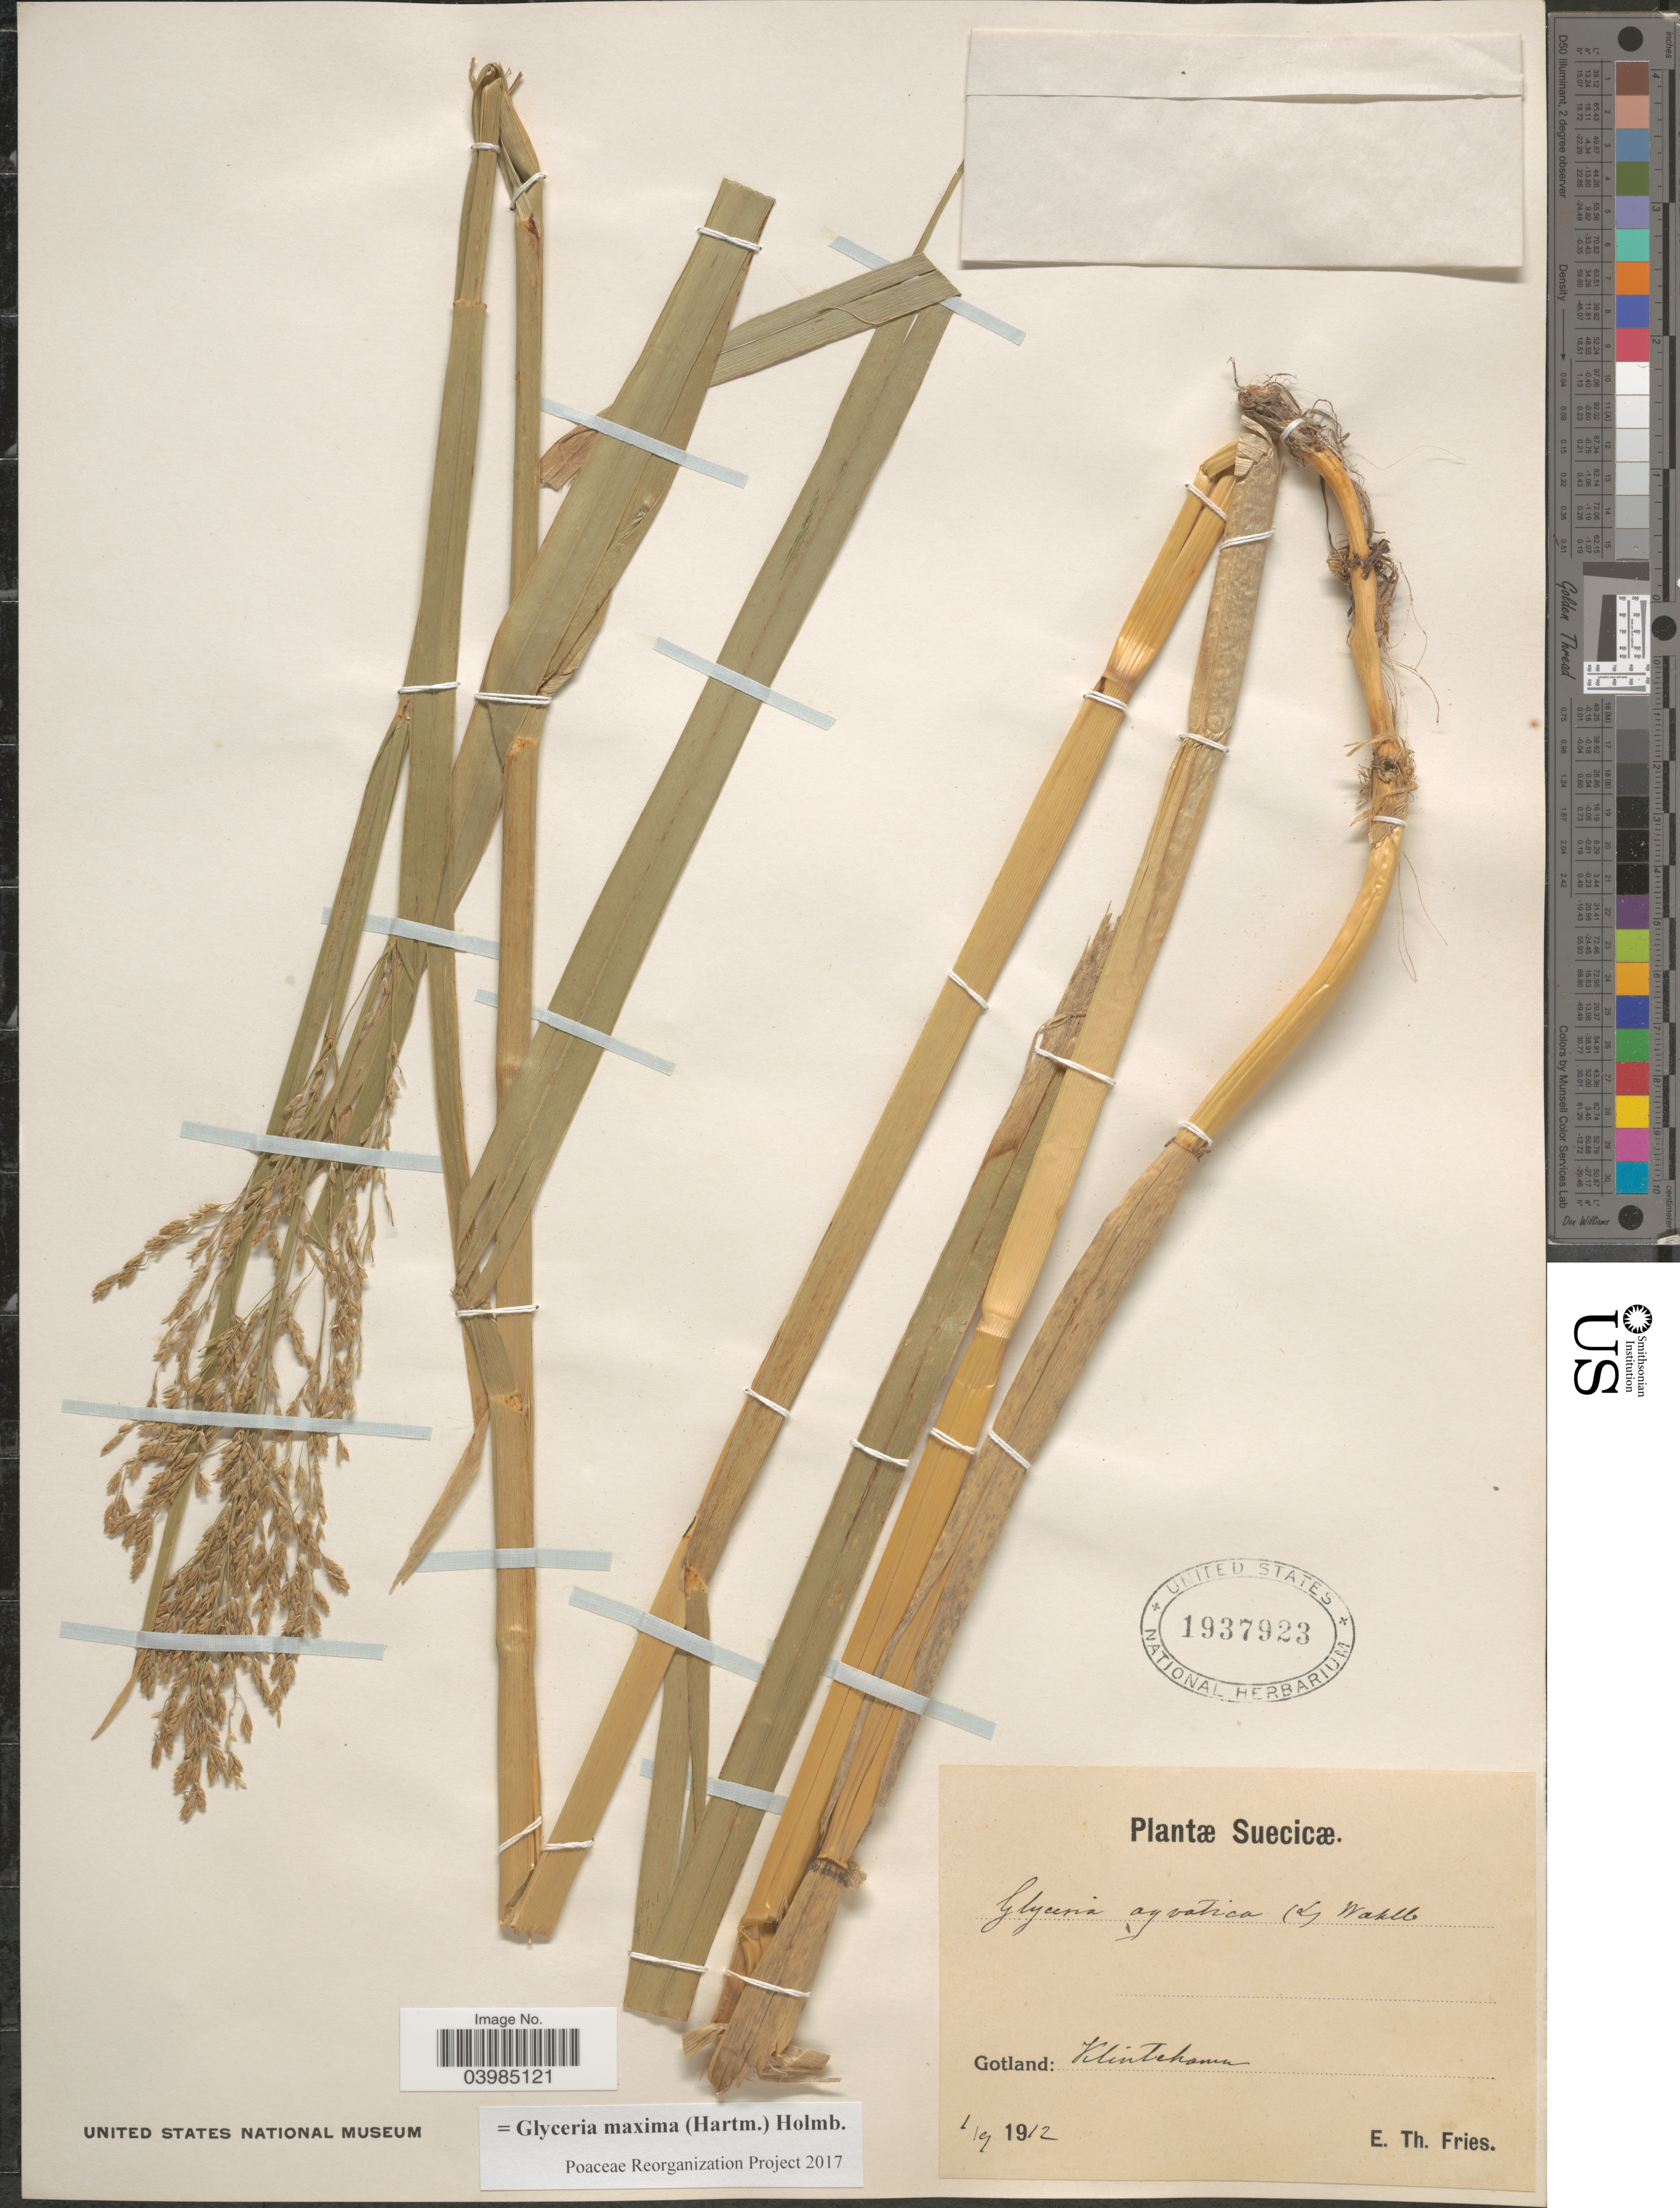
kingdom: Plantae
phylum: Tracheophyta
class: Liliopsida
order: Poales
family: Poaceae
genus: Glyceria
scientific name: Glyceria maxima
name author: (Hartm.) Holmb.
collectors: E. Fries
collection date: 1912-09-01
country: Sweden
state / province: Gotland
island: Gotland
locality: Suecicæ. Gotland: Klintehamn.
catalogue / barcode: US 1937923